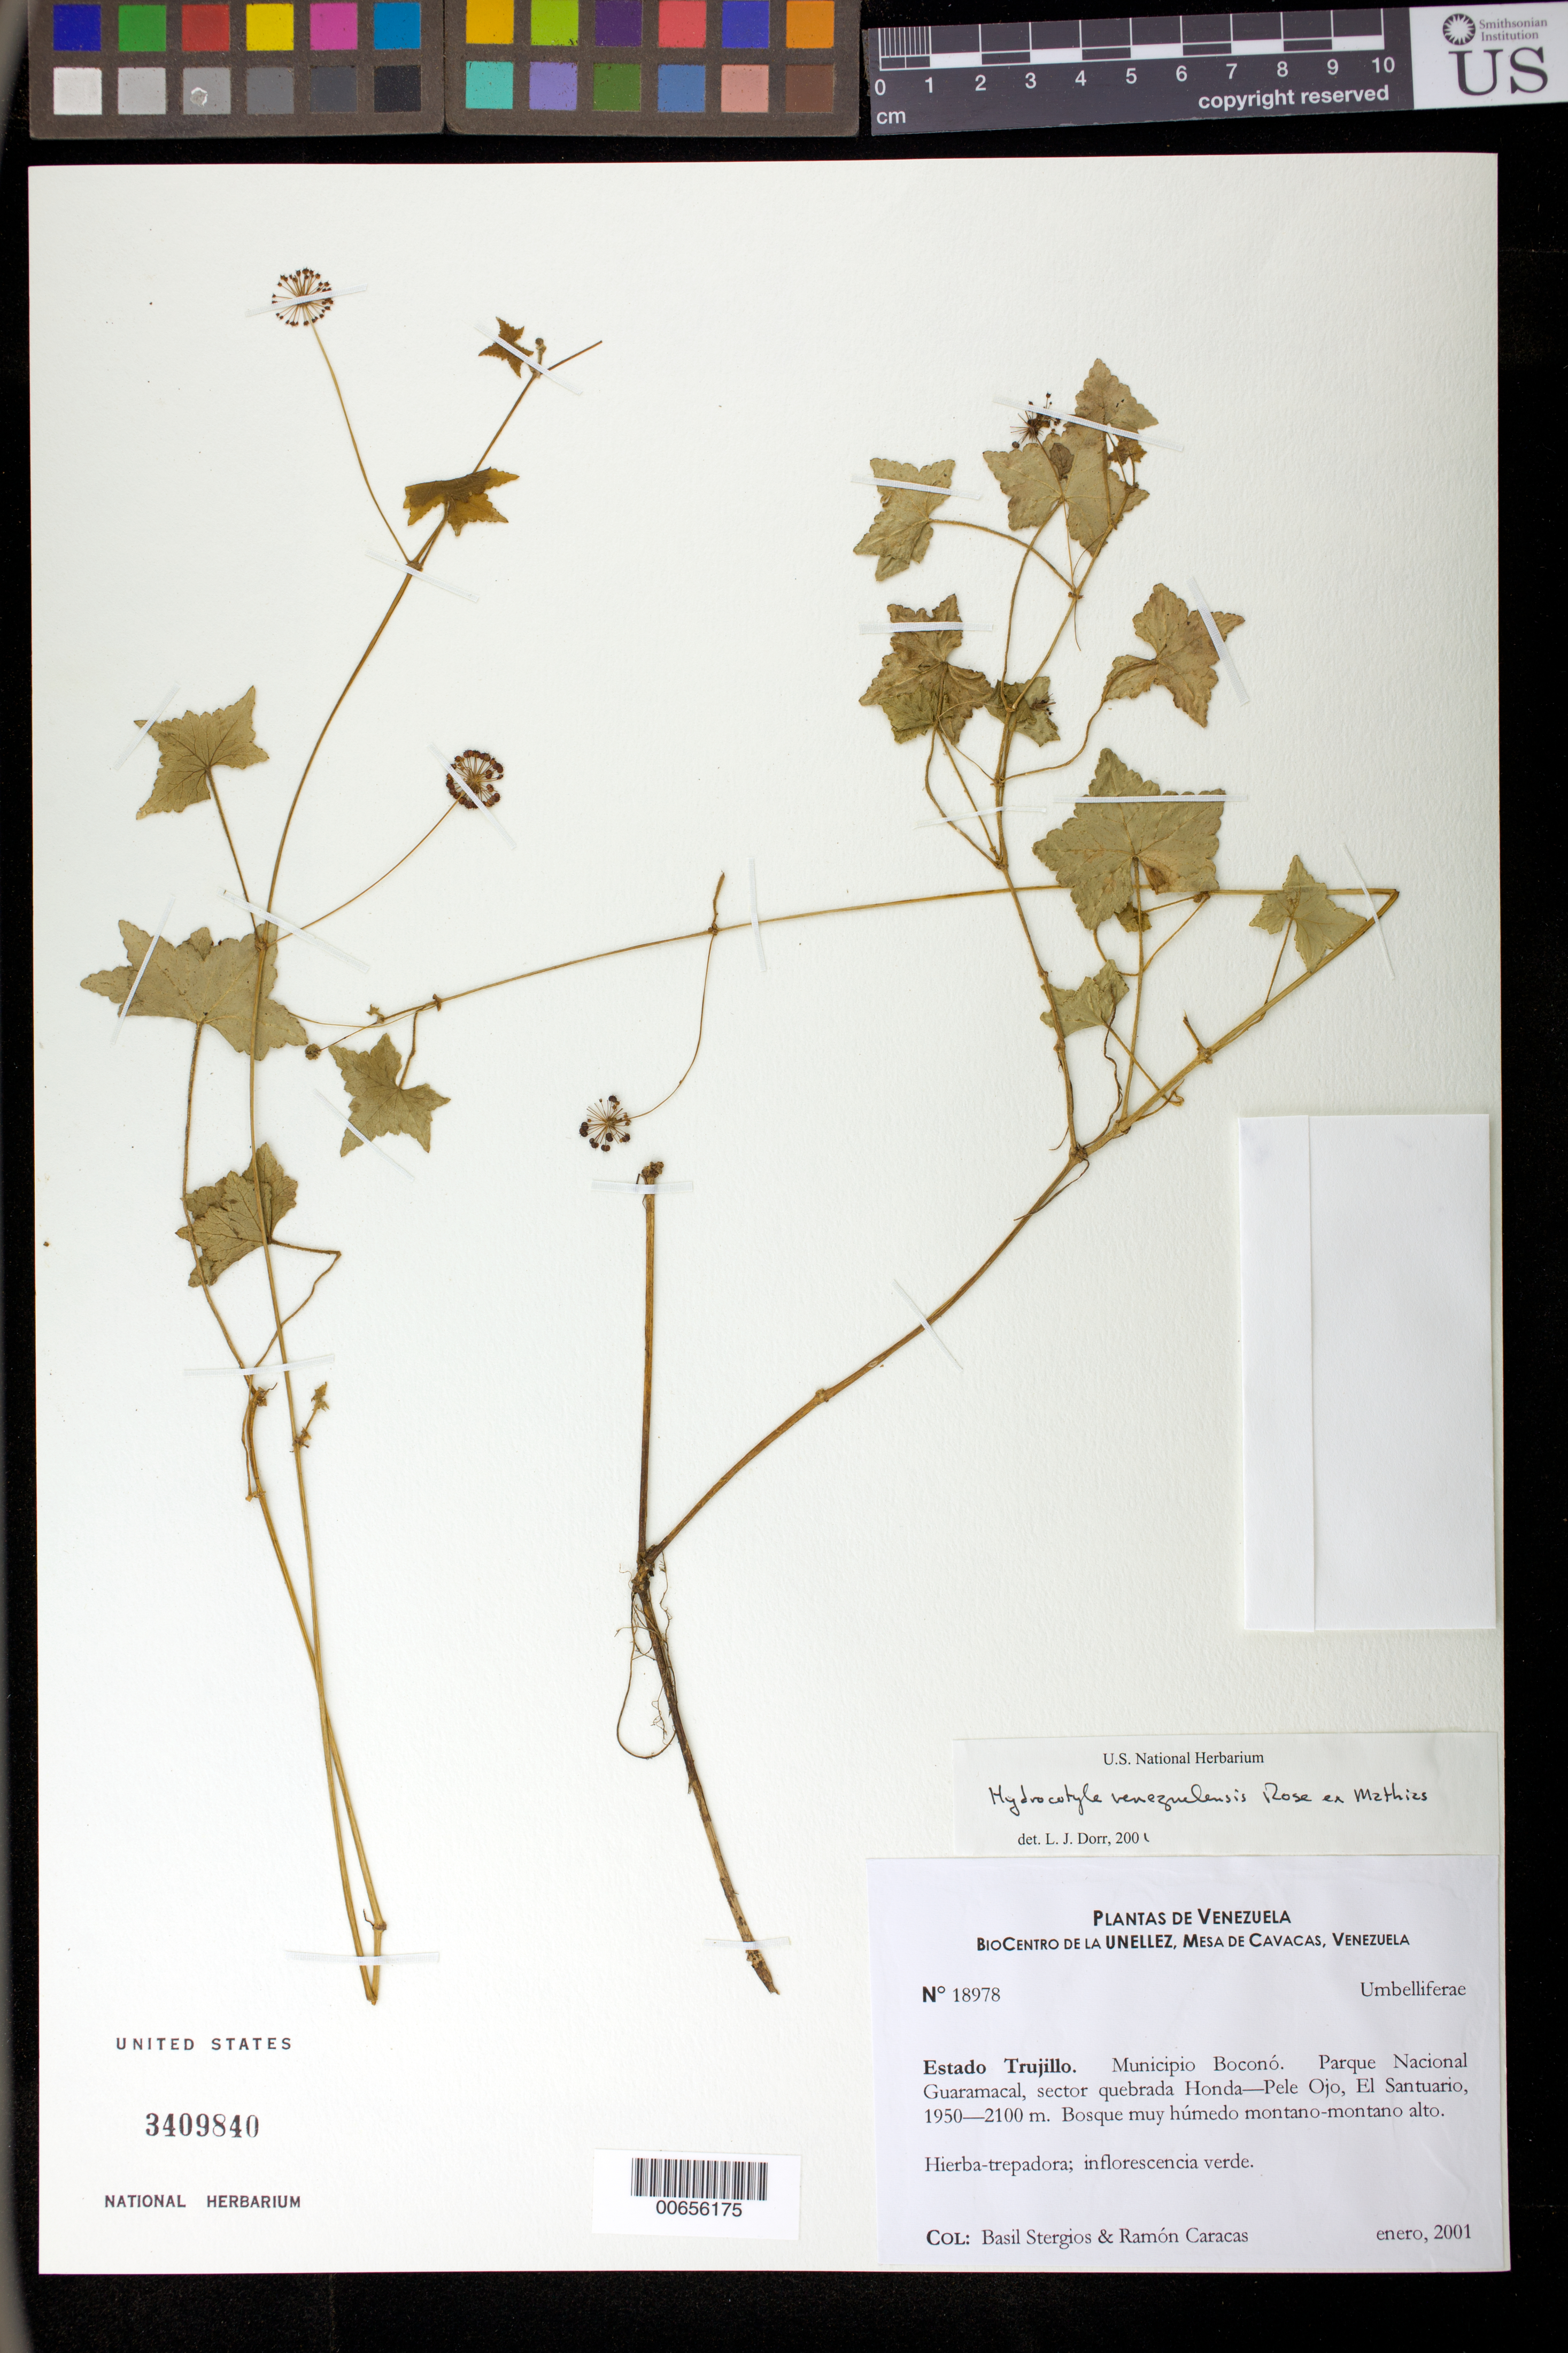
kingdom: Plantae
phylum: Tracheophyta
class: Magnoliopsida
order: Apiales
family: Araliaceae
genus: Hydrocotyle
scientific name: Hydrocotyle venezuelensis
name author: Rose ex Mathias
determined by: Dorr, L. J., (BOT), Smithsonian Institution - National Museum of Natural History (UNITED STATES)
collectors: B. G. Stergios & R. Caracas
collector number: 18978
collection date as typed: Jan 2001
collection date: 2001-01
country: Venezuela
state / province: Trujillo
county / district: Boconó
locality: Parque Nacional Guaramacal, sector quebrada Honda-Pele Ojo, El Santuario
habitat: Bosque muy húmedo montano-montano alto.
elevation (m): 1950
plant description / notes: CTES, PORT, US, VEN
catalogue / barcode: US 3409840